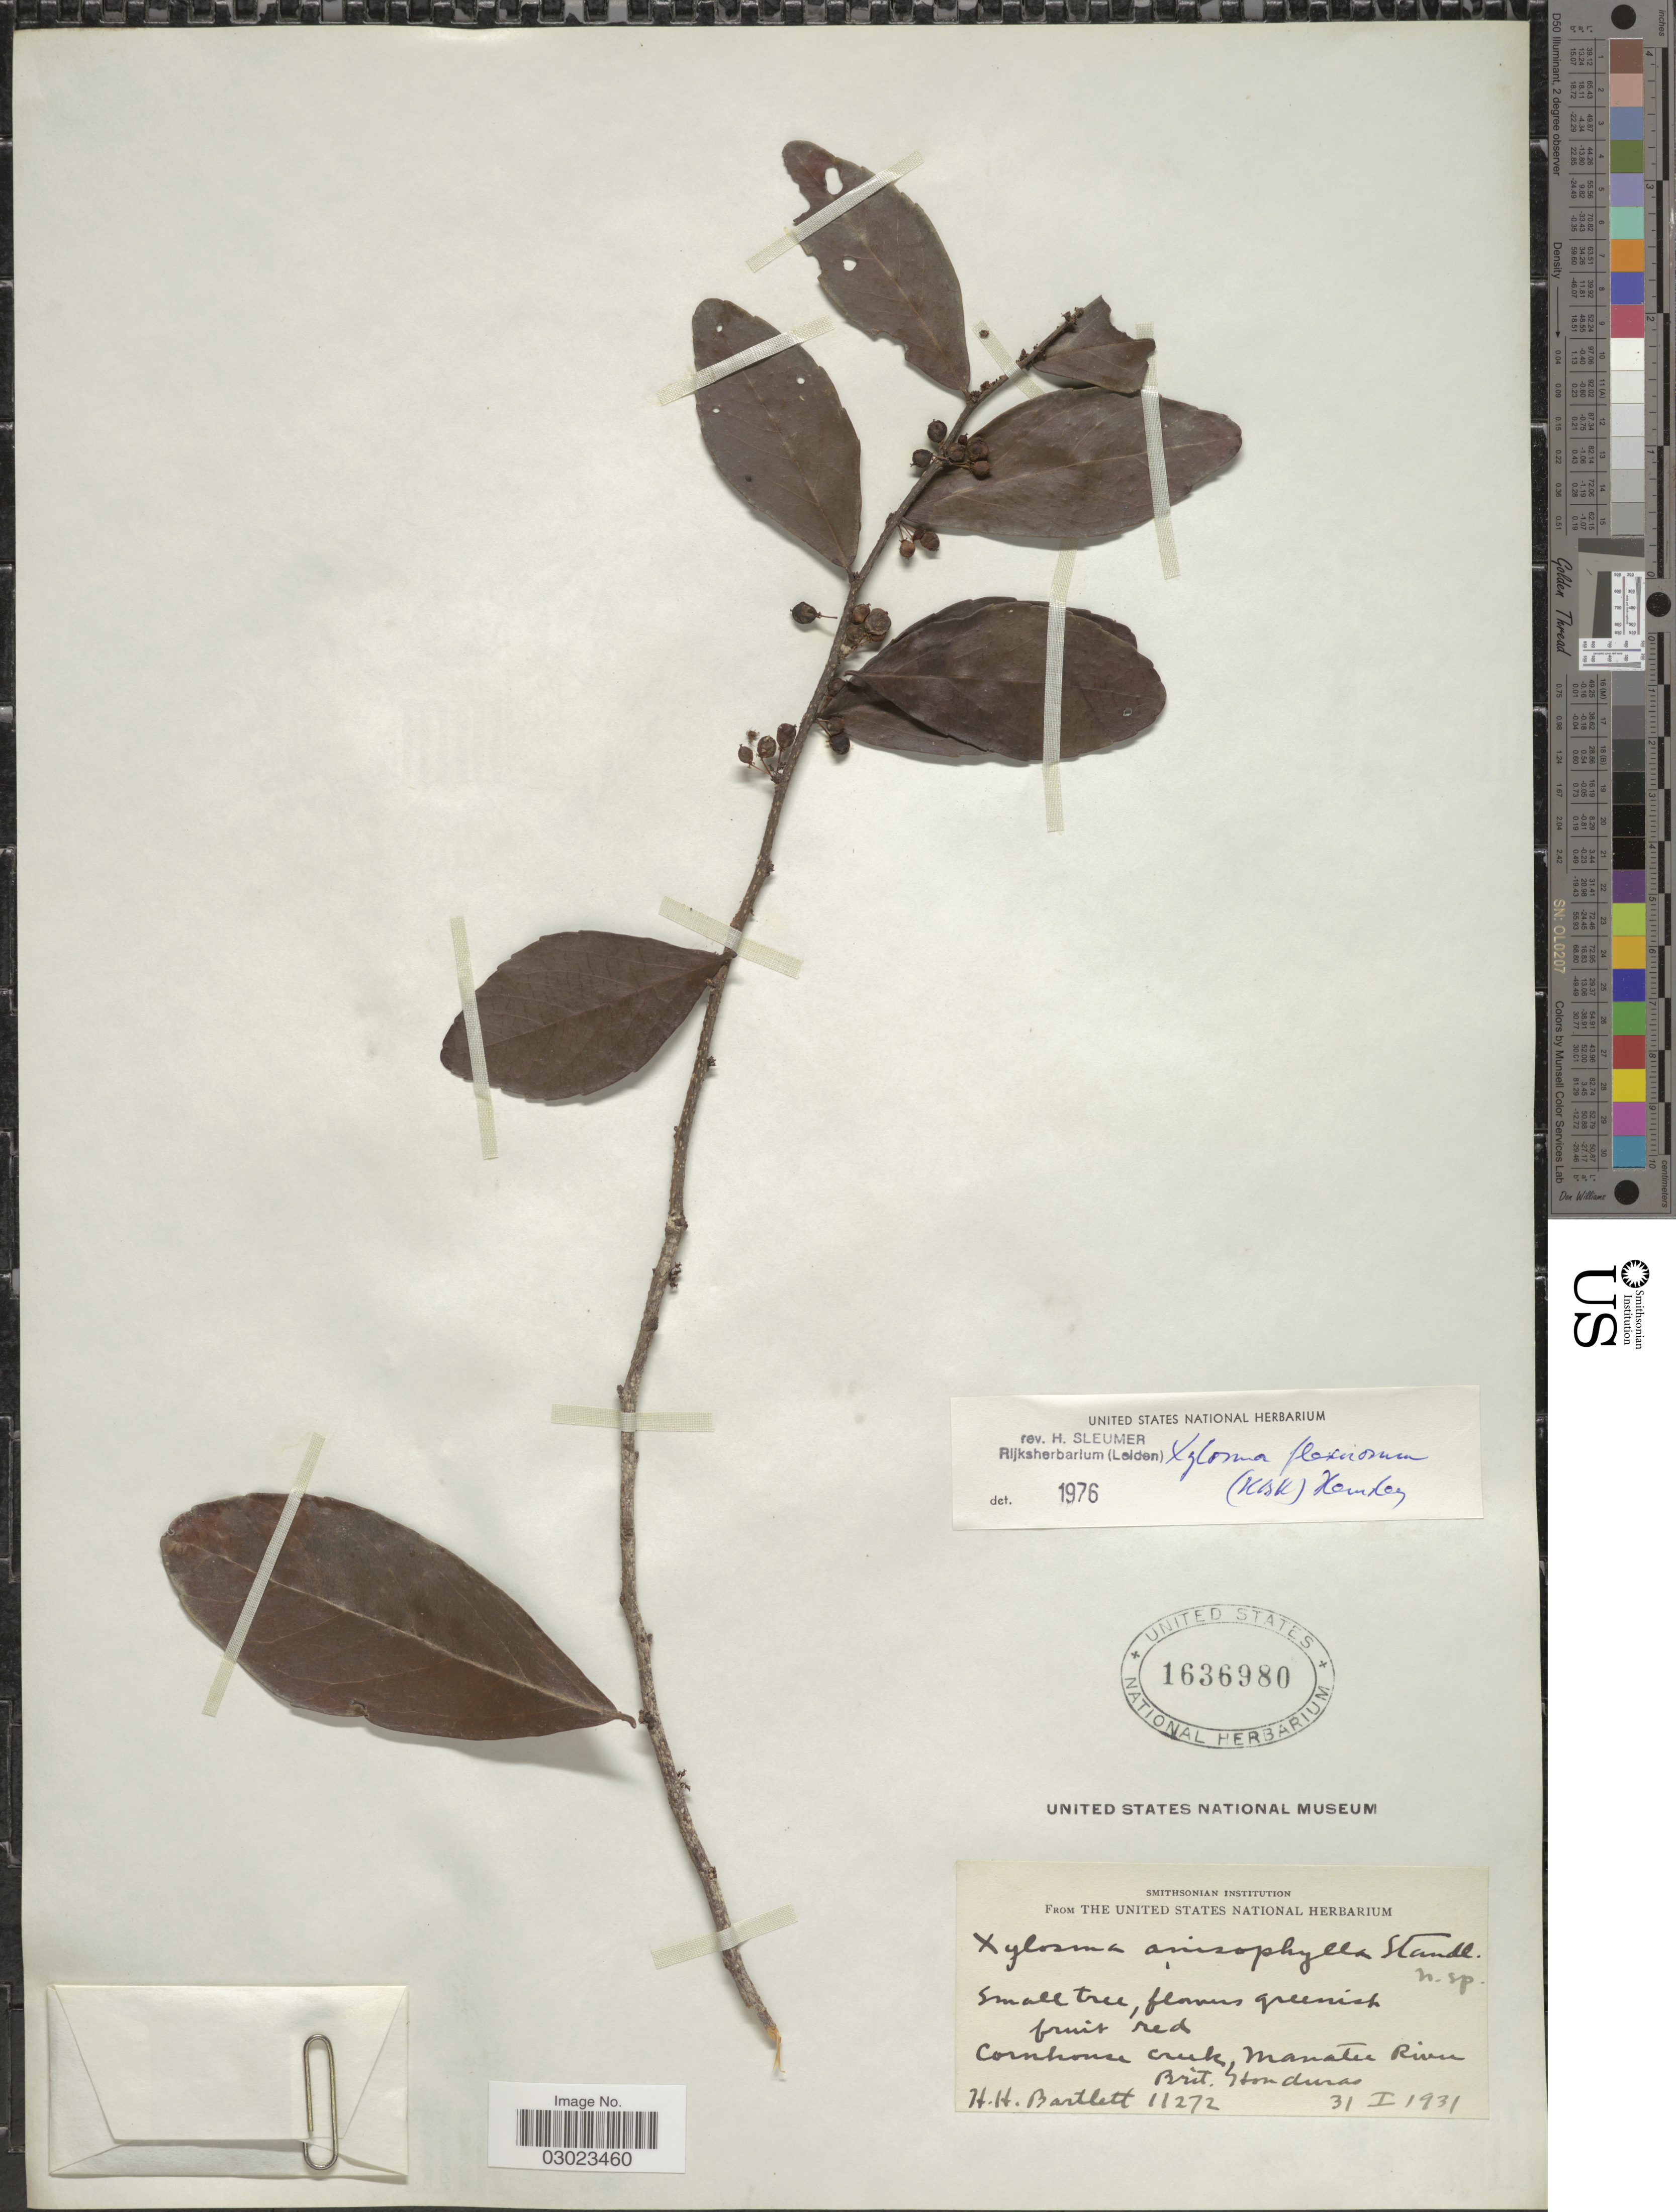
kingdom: Plantae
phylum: Tracheophyta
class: Magnoliopsida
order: Malpighiales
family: Salicaceae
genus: Xylosma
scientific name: Xylosma flexuosa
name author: (Kunth) Hemsl.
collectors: H. H. Bartlett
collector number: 11272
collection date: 1931-01-31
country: Belize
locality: Cornhouse Creek, Manatee River, Brit. Honduras.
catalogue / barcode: US 1636980